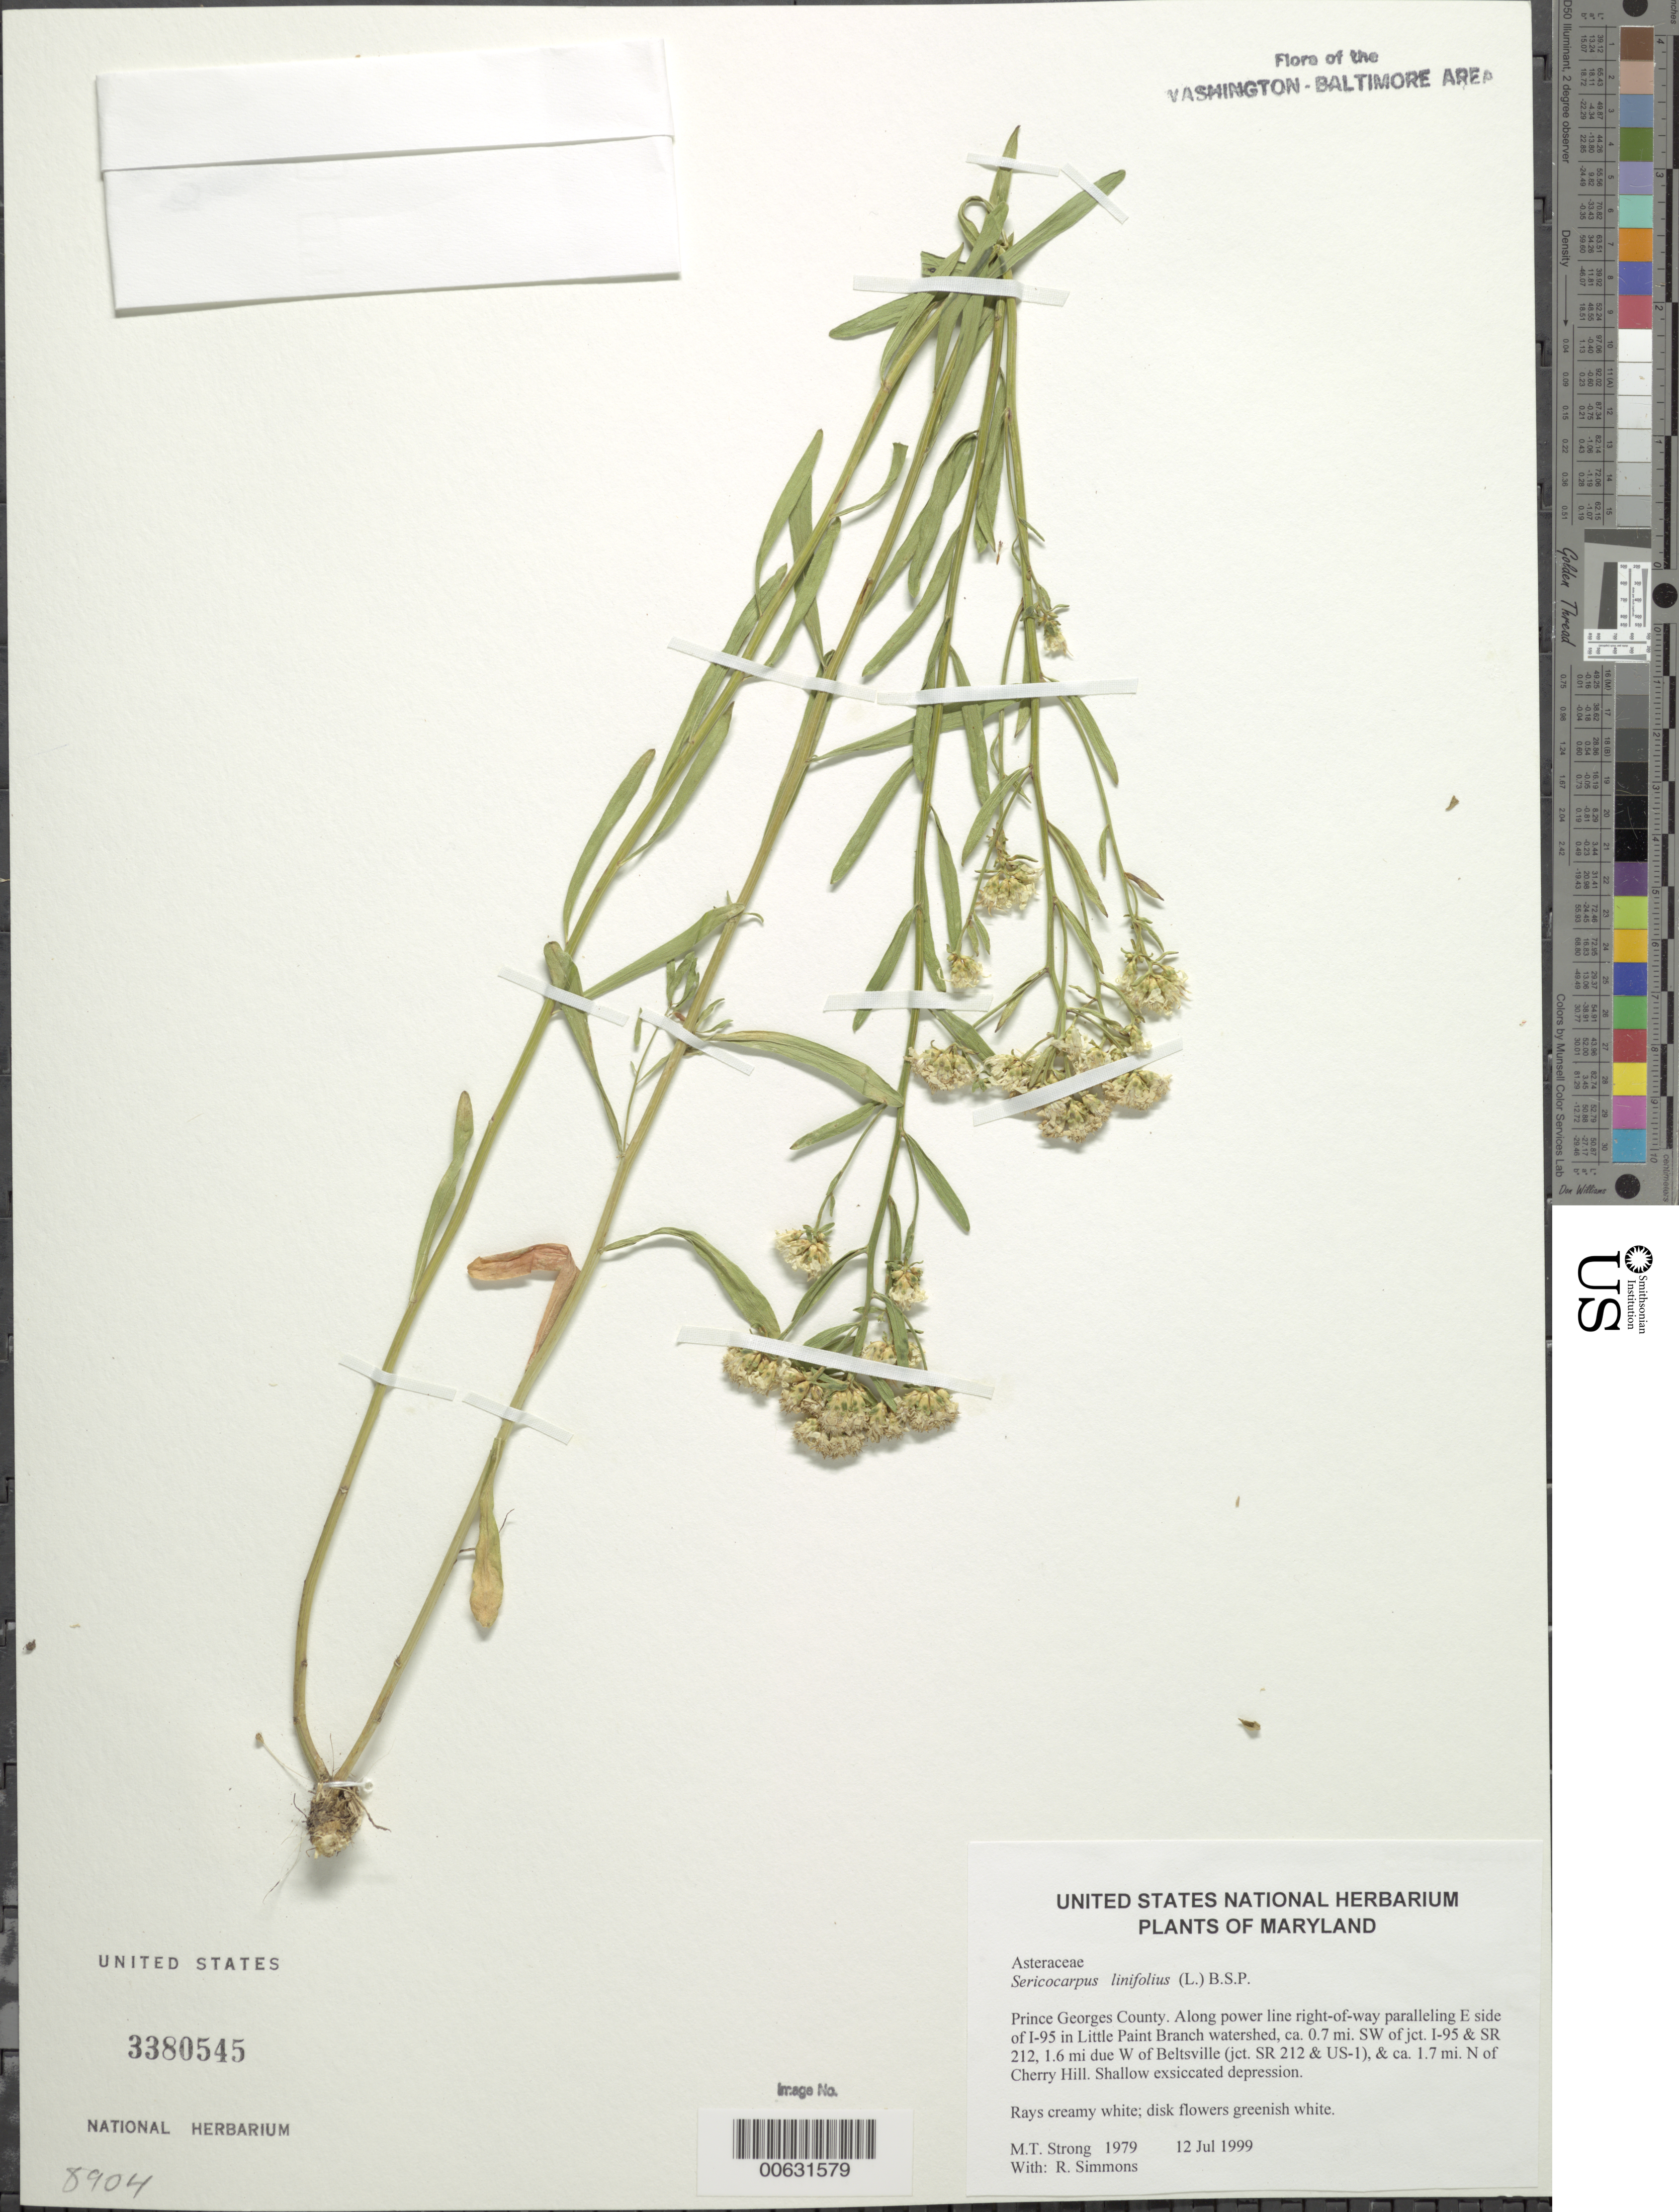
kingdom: Plantae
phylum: Tracheophyta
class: Magnoliopsida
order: Asterales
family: Asteraceae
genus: Sericocarpus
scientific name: Sericocarpus linifolius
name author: (L.) Britton, Stearns & Poggenb.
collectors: M. T. Strong & R. Simmons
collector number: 1979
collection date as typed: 12 Jul 1999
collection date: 1999-07-12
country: United States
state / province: Maryland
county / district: Prince George's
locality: Along power line right-of-way paralleling E side of I-95 in Little Paint Branch watershed, ca. 0.7 mi. SW of jct. I-95 & SR 212, 1.6 mi due W of Beltsville (jct. SR 212 & US-1), & ca. 1.7 mi. N of Cherry Hill.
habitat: Shallow exsiccated depression.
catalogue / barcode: US 3380545